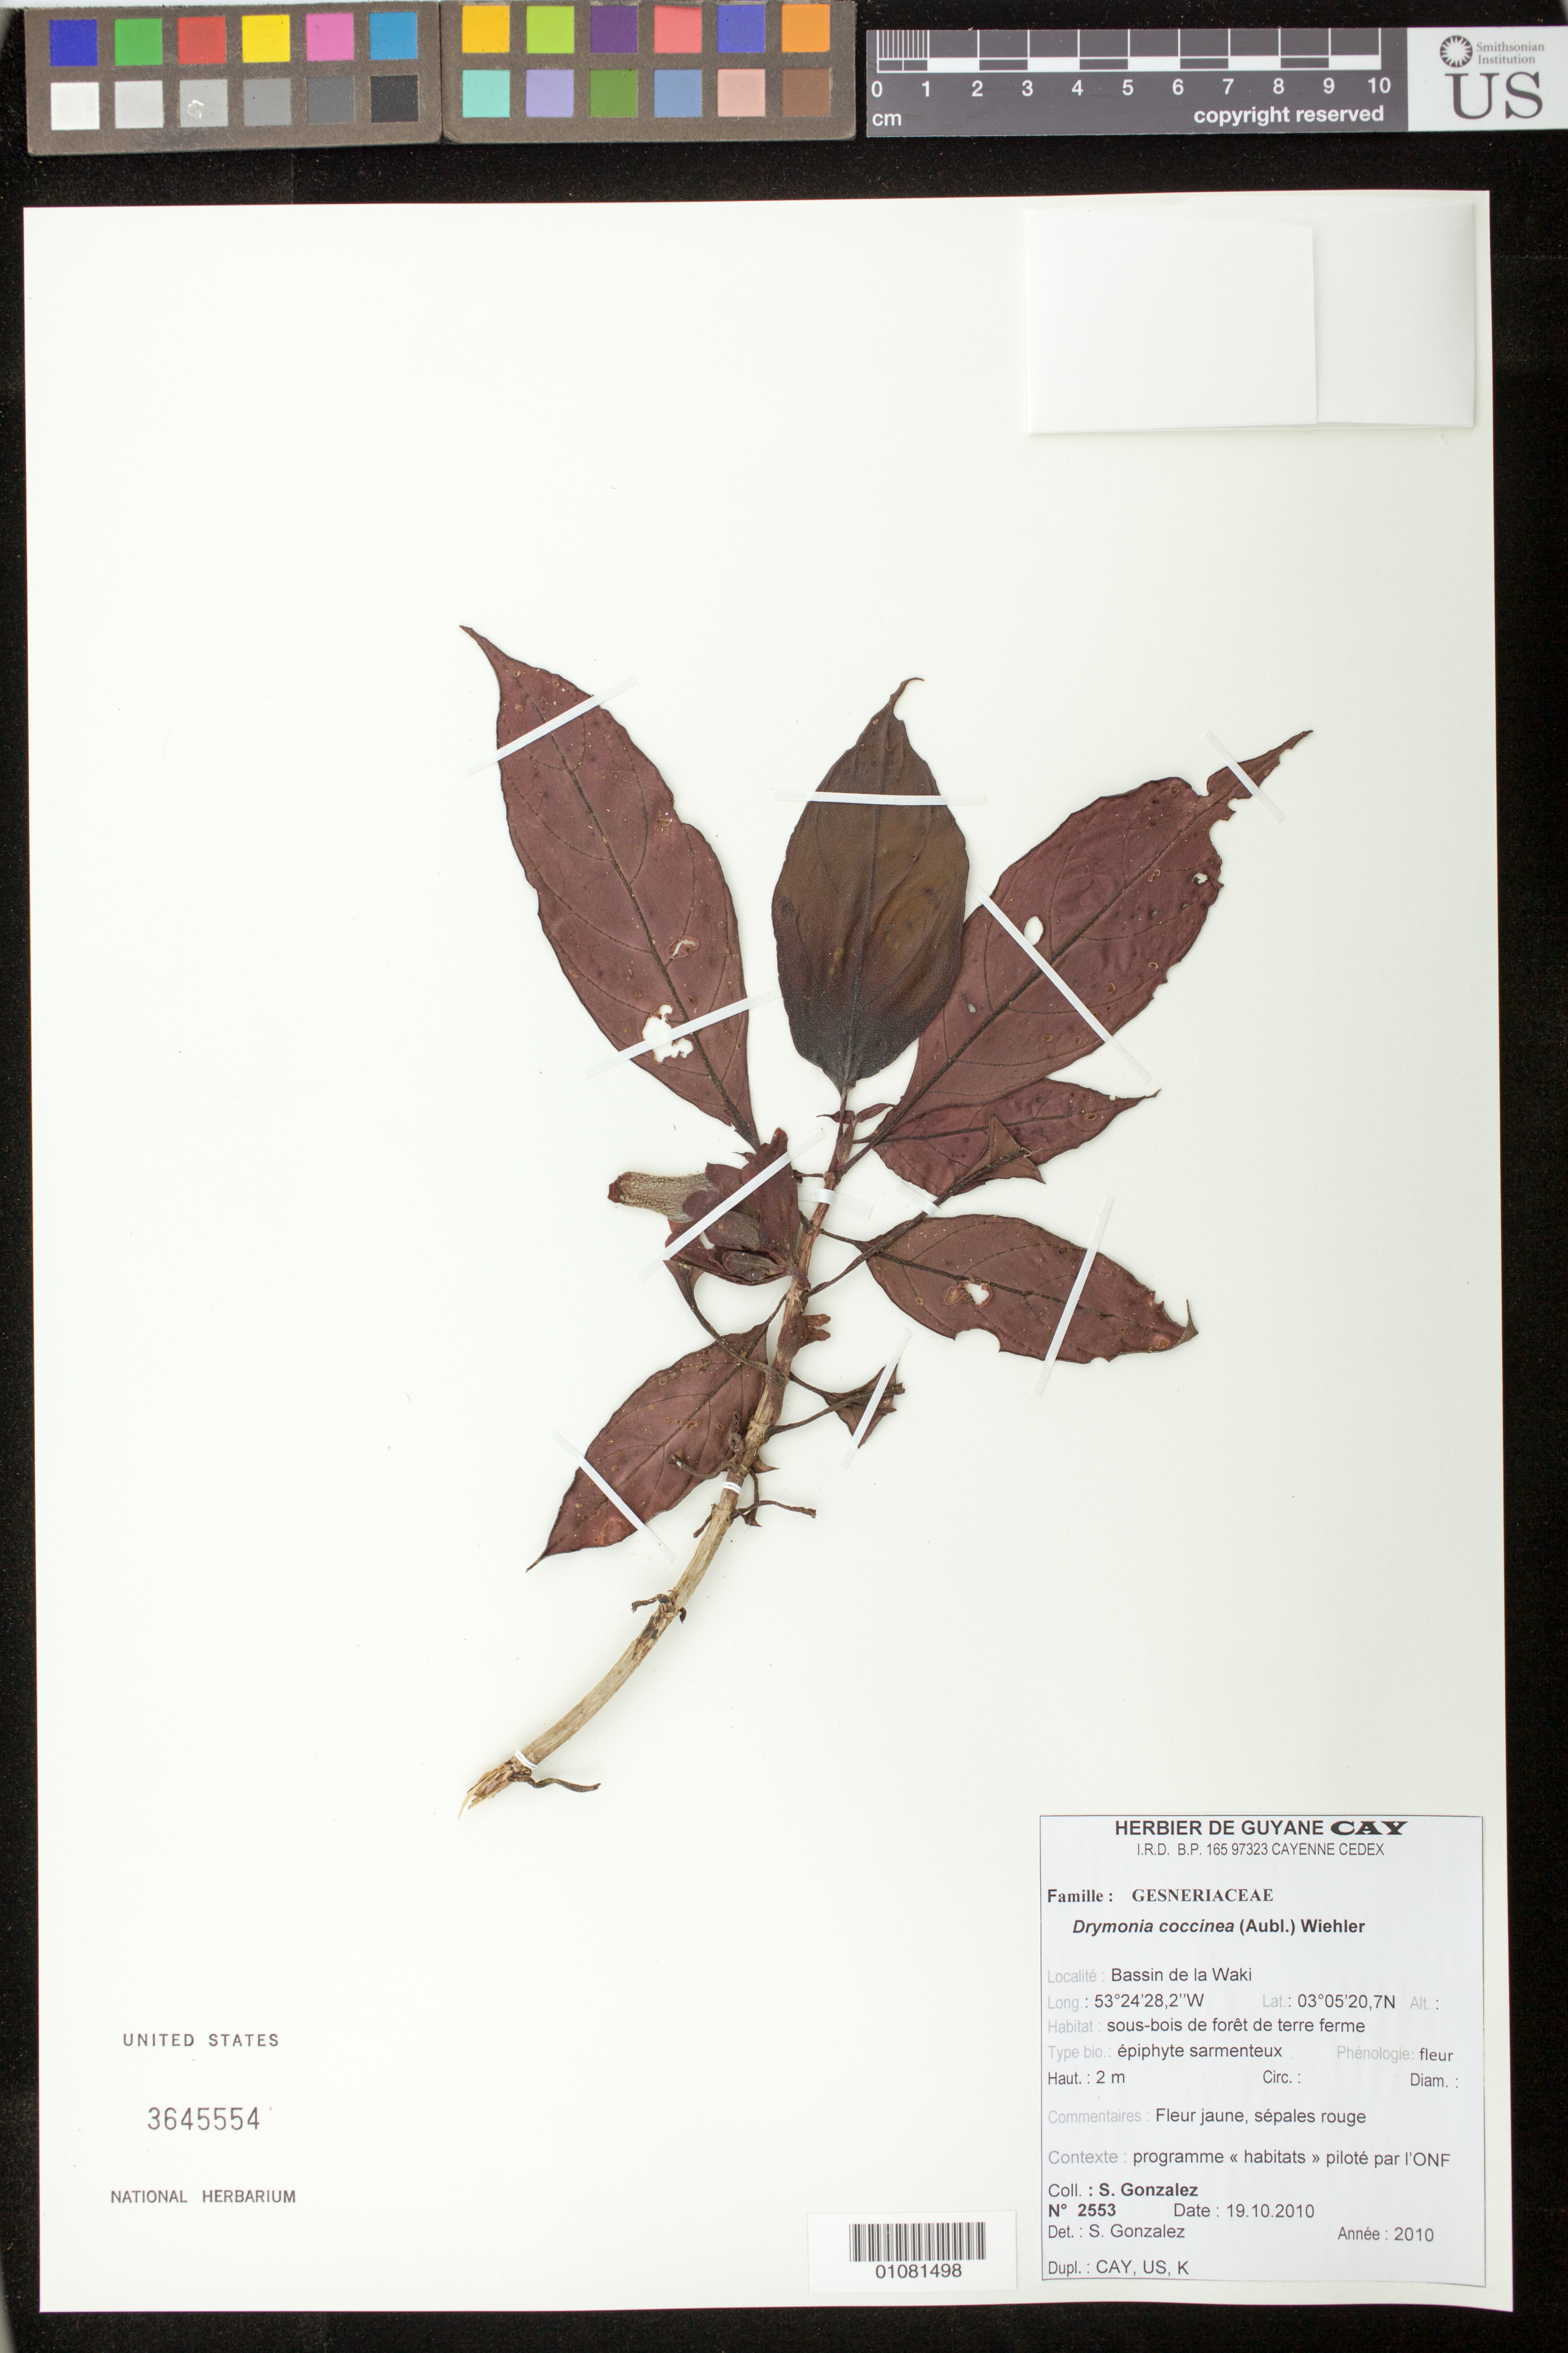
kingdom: Plantae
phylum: Tracheophyta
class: Magnoliopsida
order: Lamiales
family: Gesneriaceae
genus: Drymonia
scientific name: Drymonia coccinea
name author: (Aubl.) Wiehler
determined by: Gonzalez, Sophie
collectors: S. Gonzalez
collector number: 2553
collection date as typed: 19-Oct-10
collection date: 1910-10-19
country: French Guiana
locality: Bassin de la Waki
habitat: sous-bois de forêt de terre ferme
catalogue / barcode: US 3645554